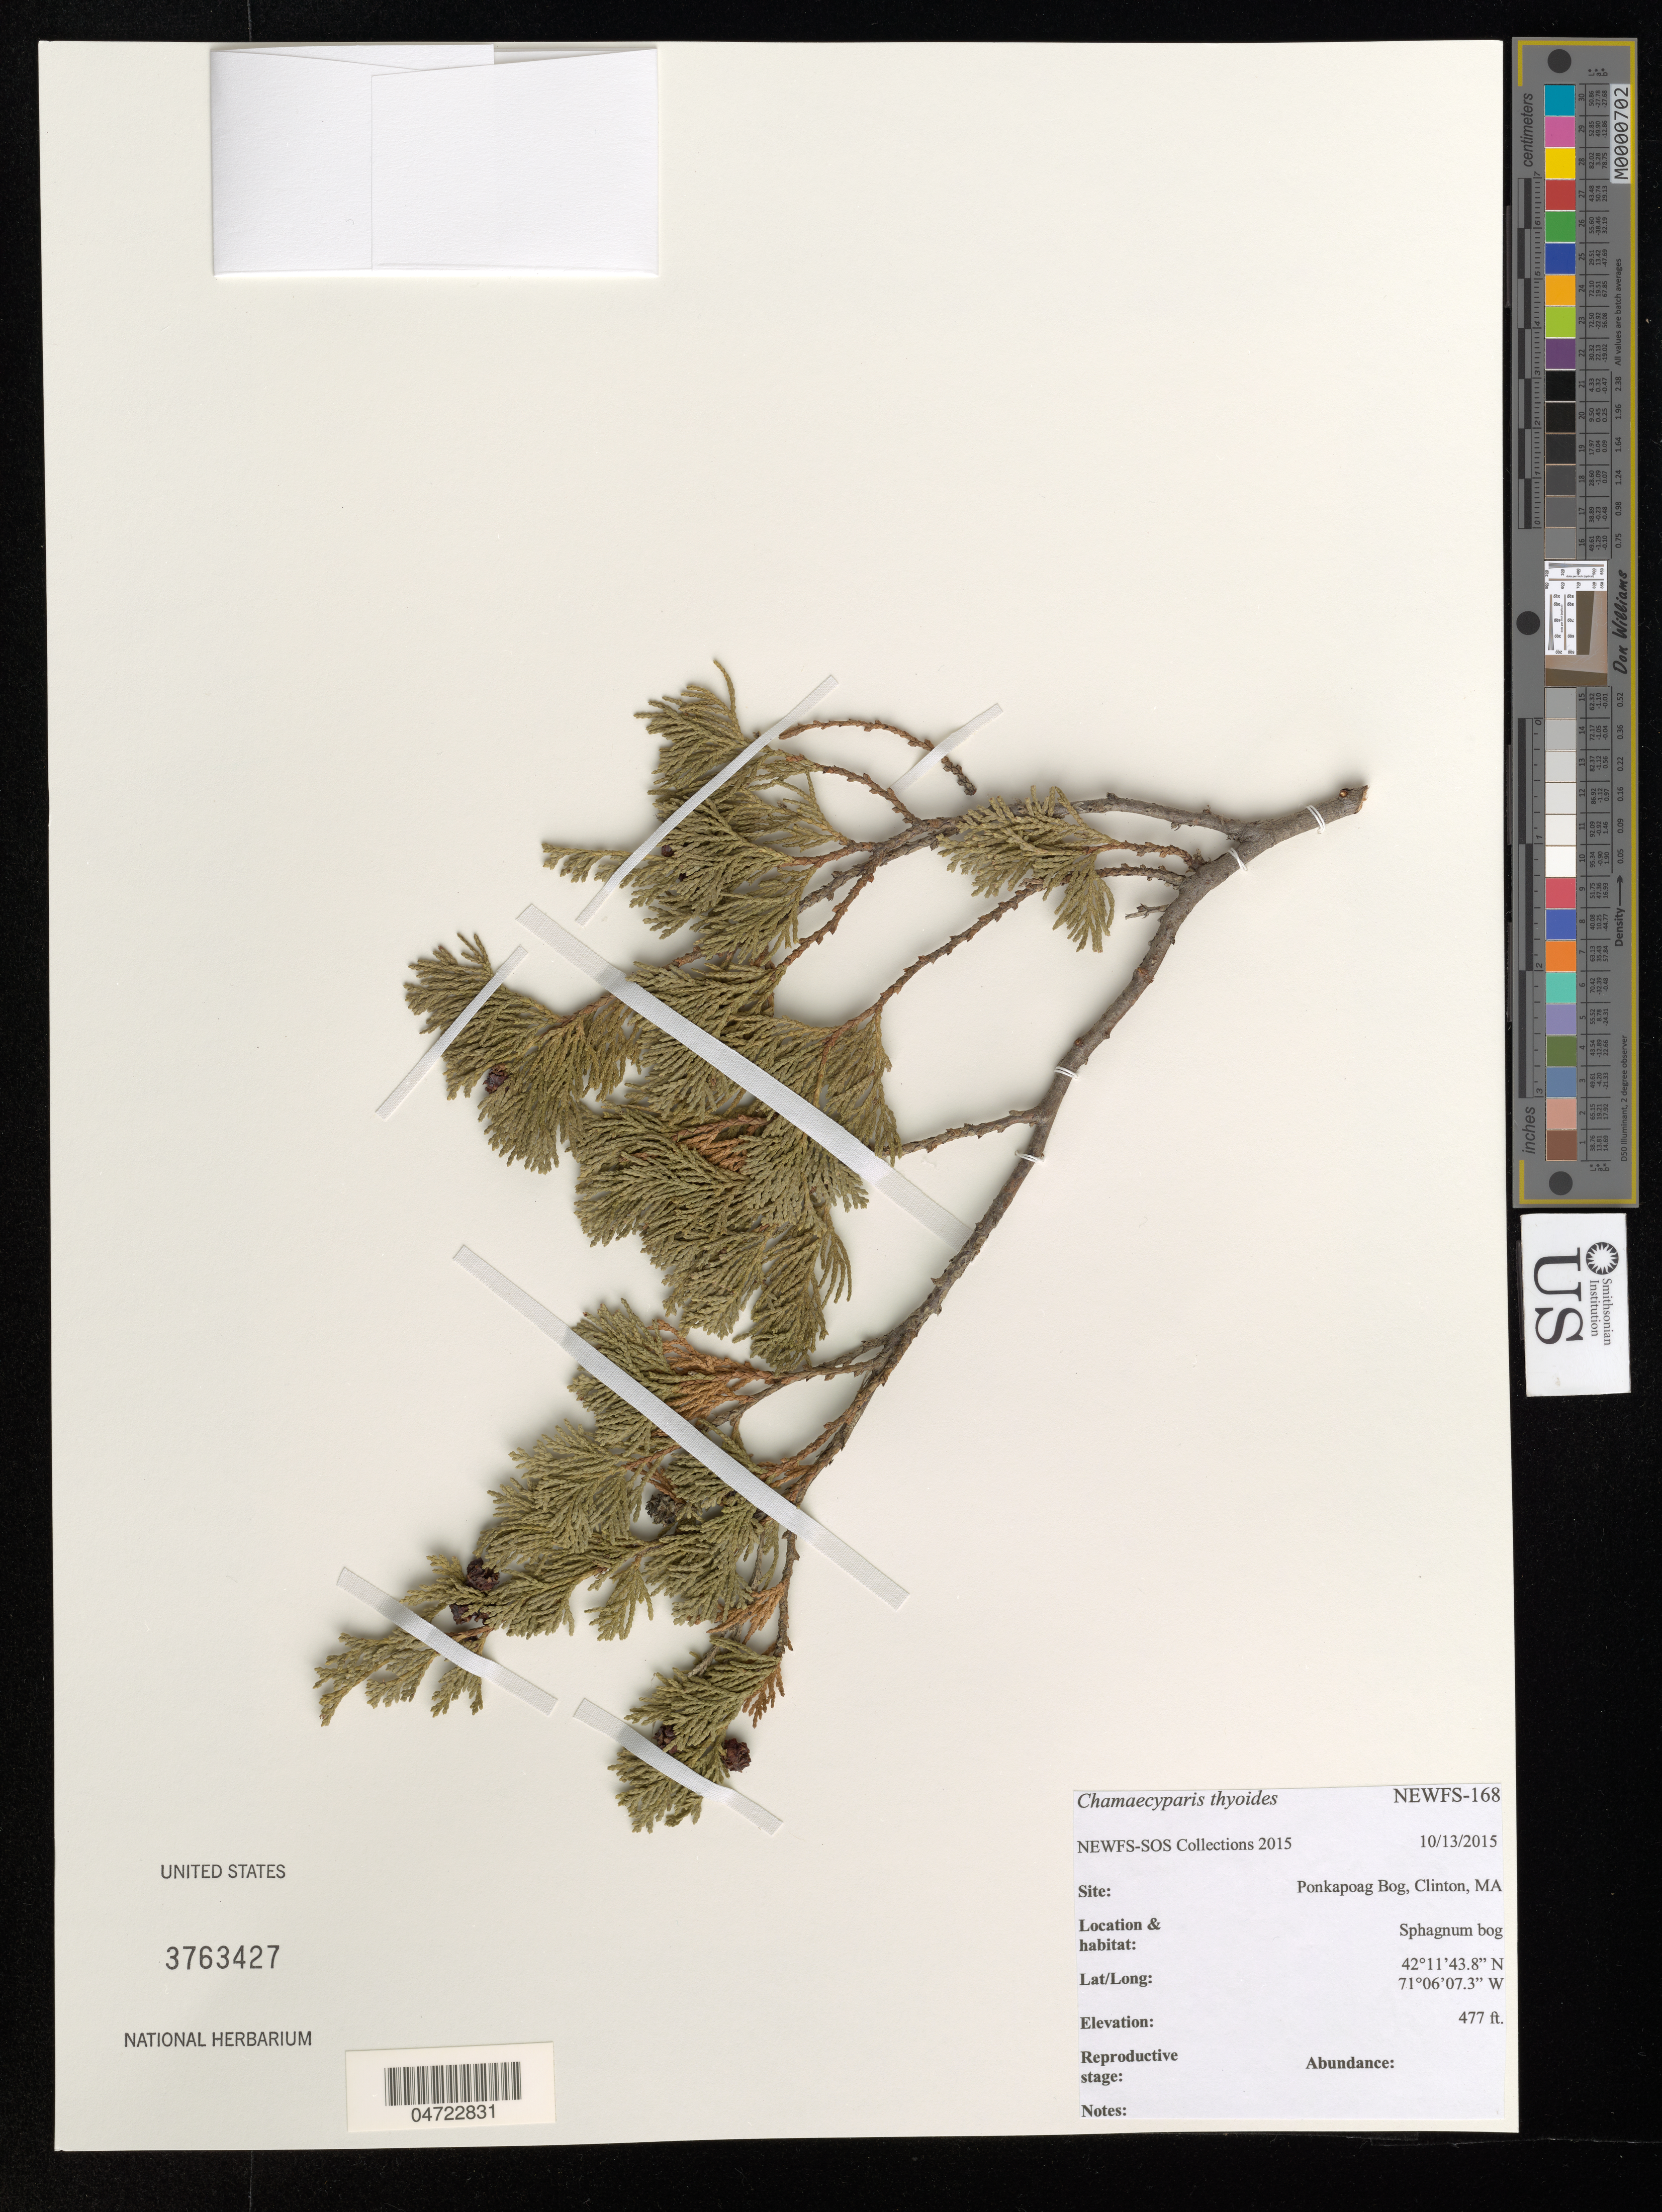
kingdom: Plantae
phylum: Tracheophyta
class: Pinopsida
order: Pinales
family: Cupressaceae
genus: Chamaecyparis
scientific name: Chamaecyparis thyoides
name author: (L.) Britton, Stearns & Poggenb.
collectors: NEWFS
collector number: NEWFS-168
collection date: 2015-10-13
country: United States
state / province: Massachusetts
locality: Site: Ponkapoag Bog, Clinton, MA. Sphagnum bog.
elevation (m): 145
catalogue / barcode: US 3763427